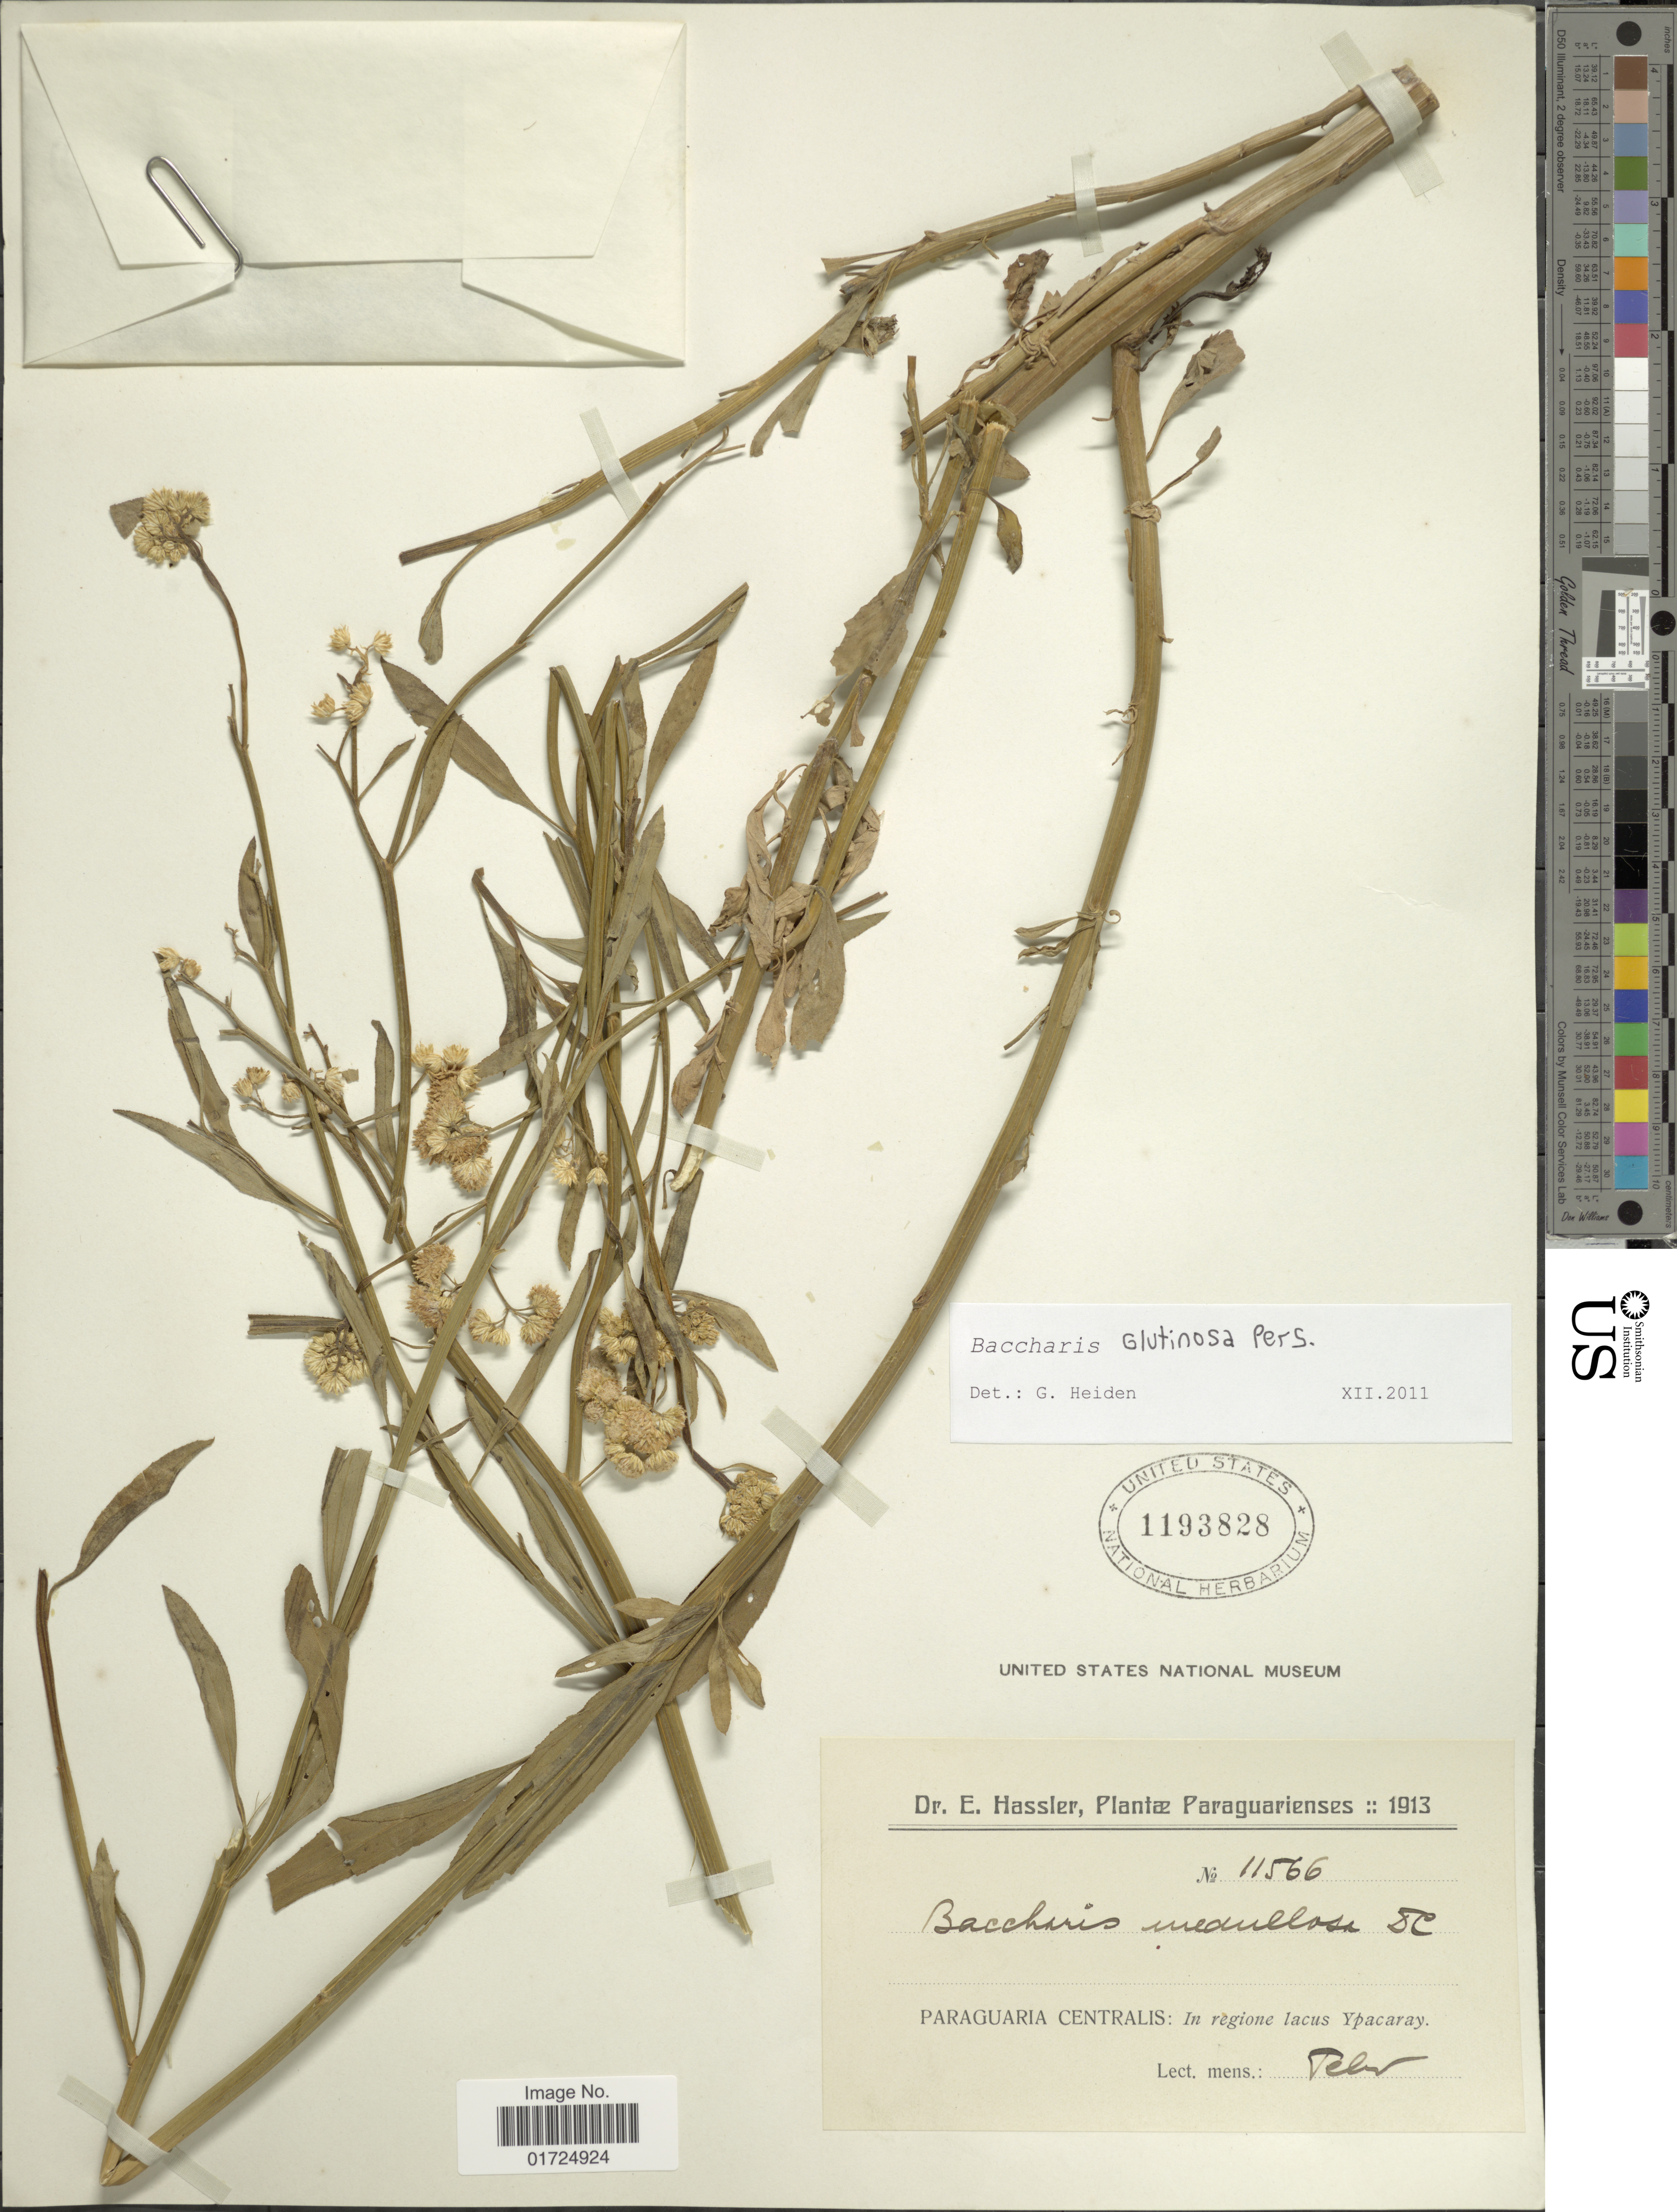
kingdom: Plantae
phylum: Tracheophyta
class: Magnoliopsida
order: Asterales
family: Asteraceae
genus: Baccharis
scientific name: Baccharis glutinosa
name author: Pers.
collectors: E. Hassler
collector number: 11566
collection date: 1913-02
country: Paraguay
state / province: Central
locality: Paraguaria Centralis: In regione lacus Ypacaray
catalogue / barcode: US 1193828